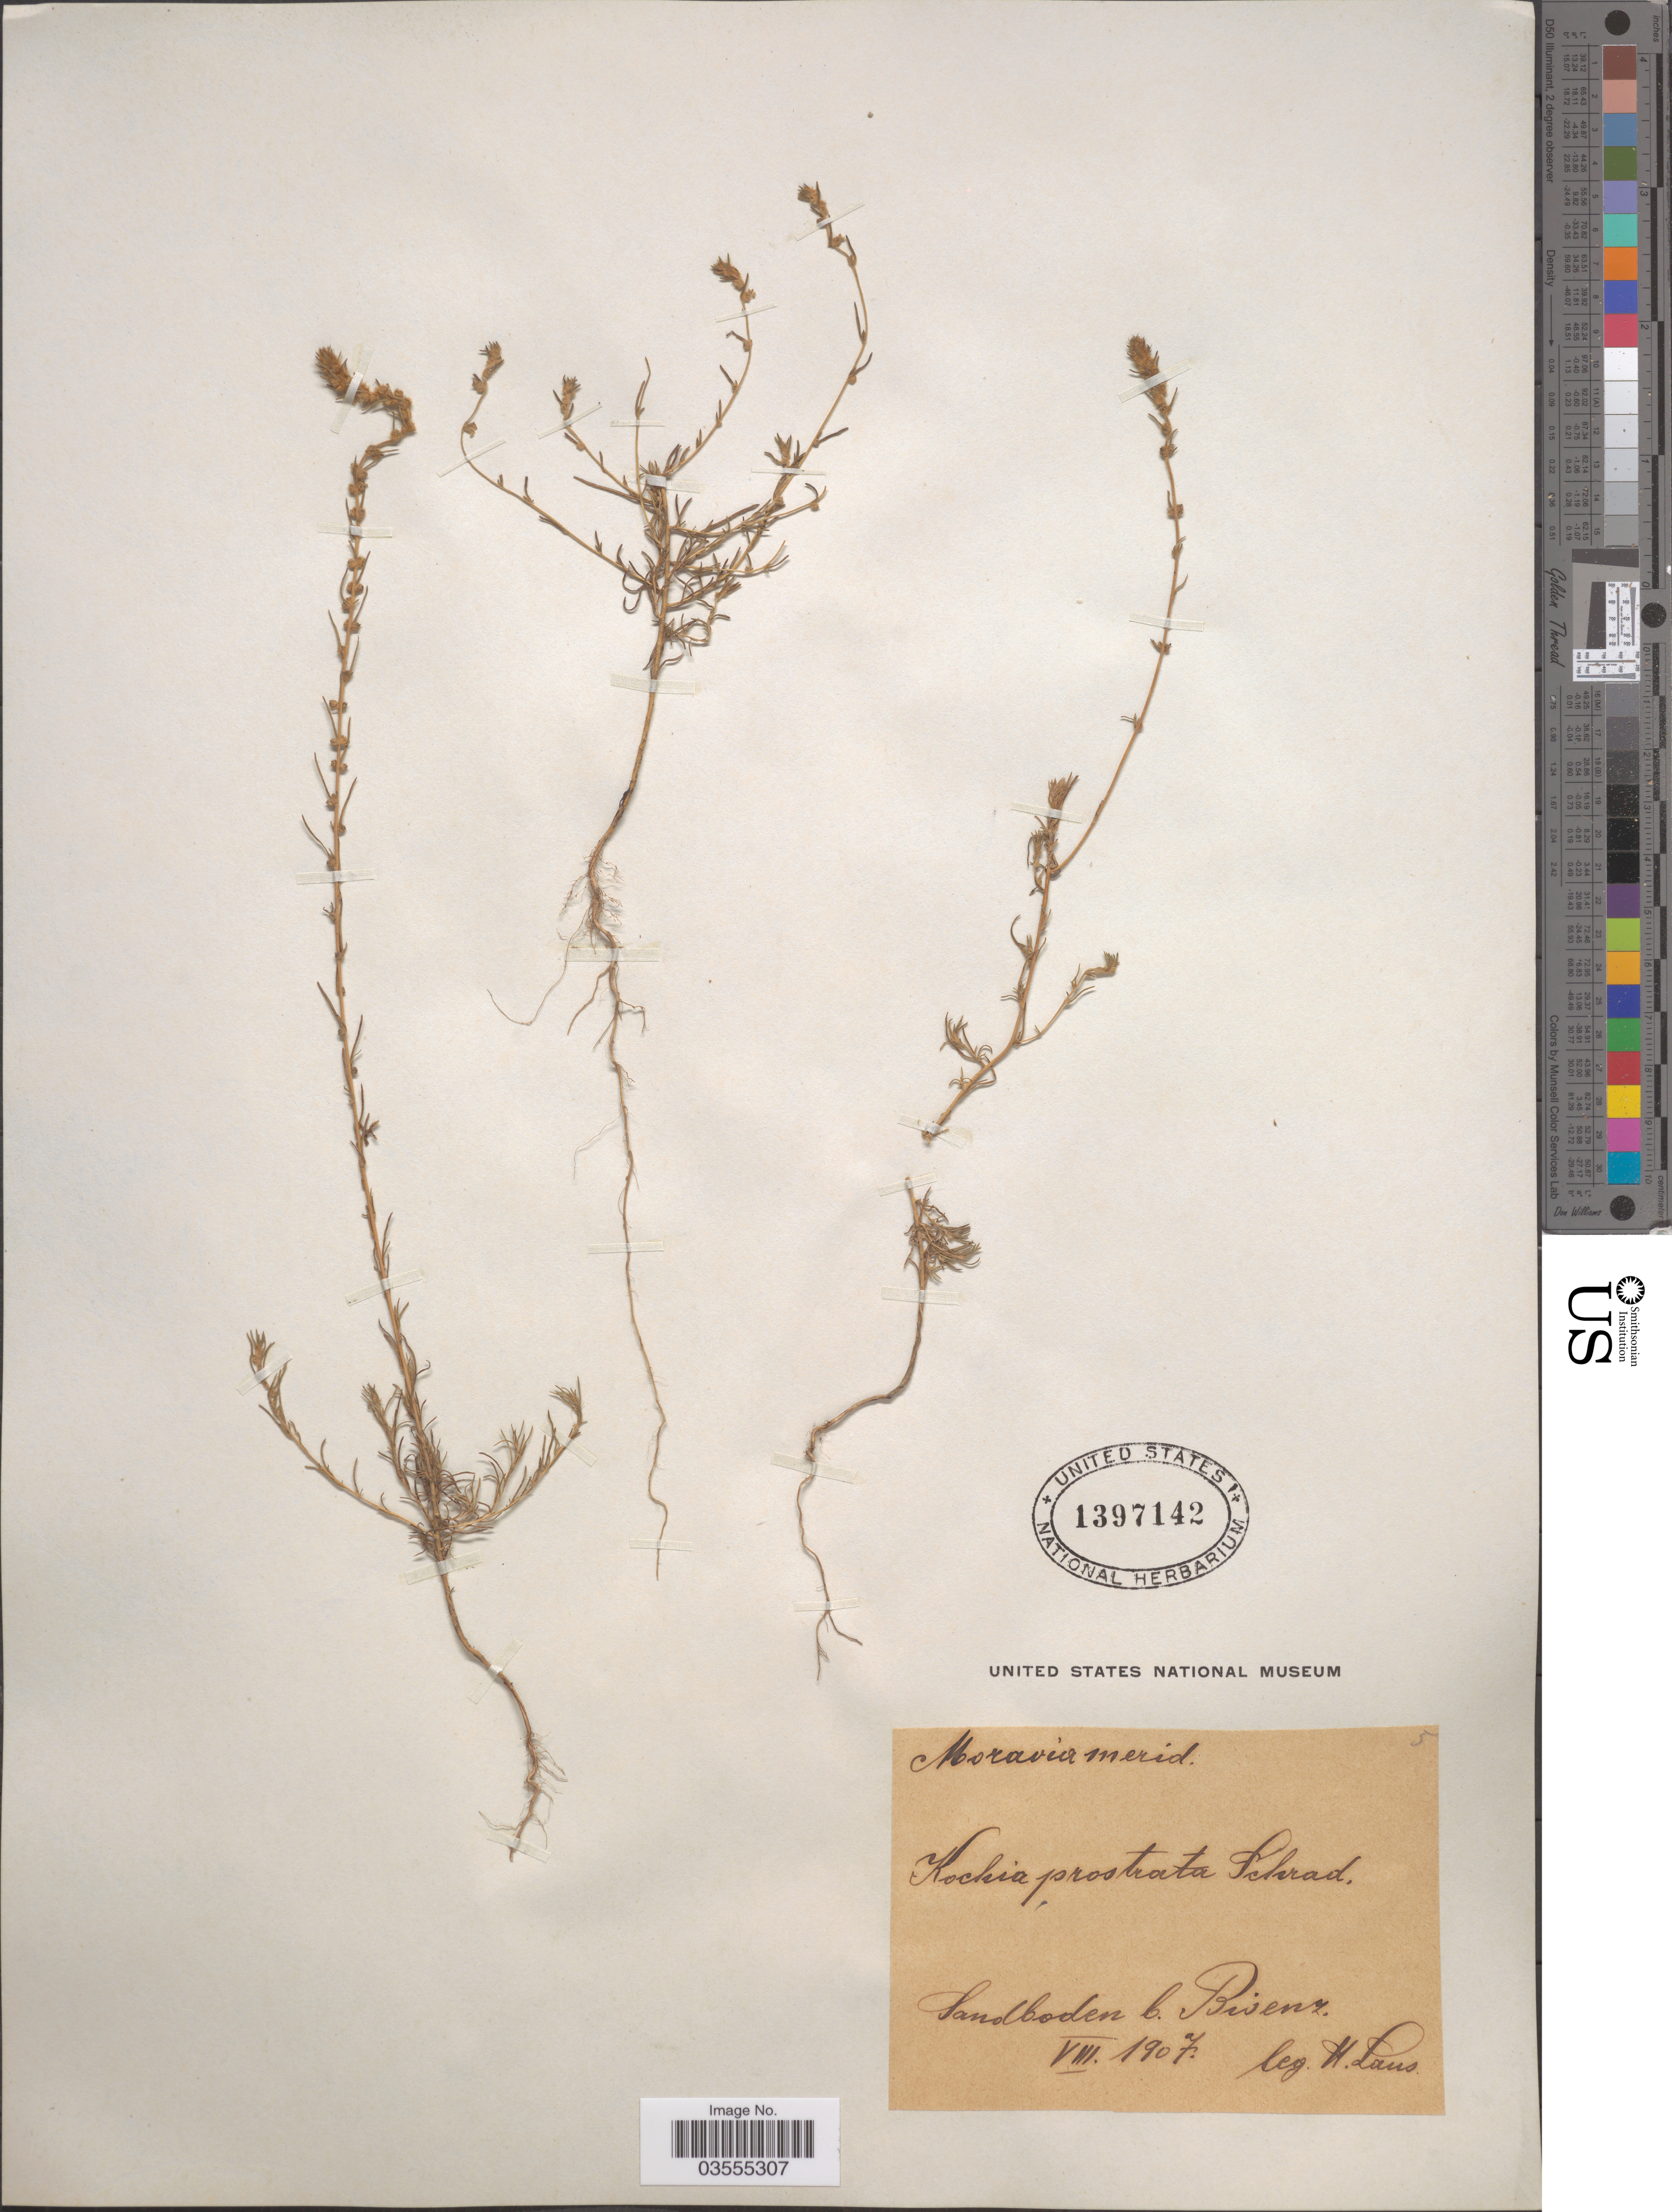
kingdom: Plantae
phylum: Tracheophyta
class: Magnoliopsida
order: Caryophyllales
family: Amaranthaceae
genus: Bassia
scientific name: Bassia prostrata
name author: (L.) Beck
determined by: U.S. National Herbarium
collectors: H. Laus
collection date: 1907-08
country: Czechia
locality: Moravia merid. Sandboden b. Bisenz.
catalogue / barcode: US 1397142